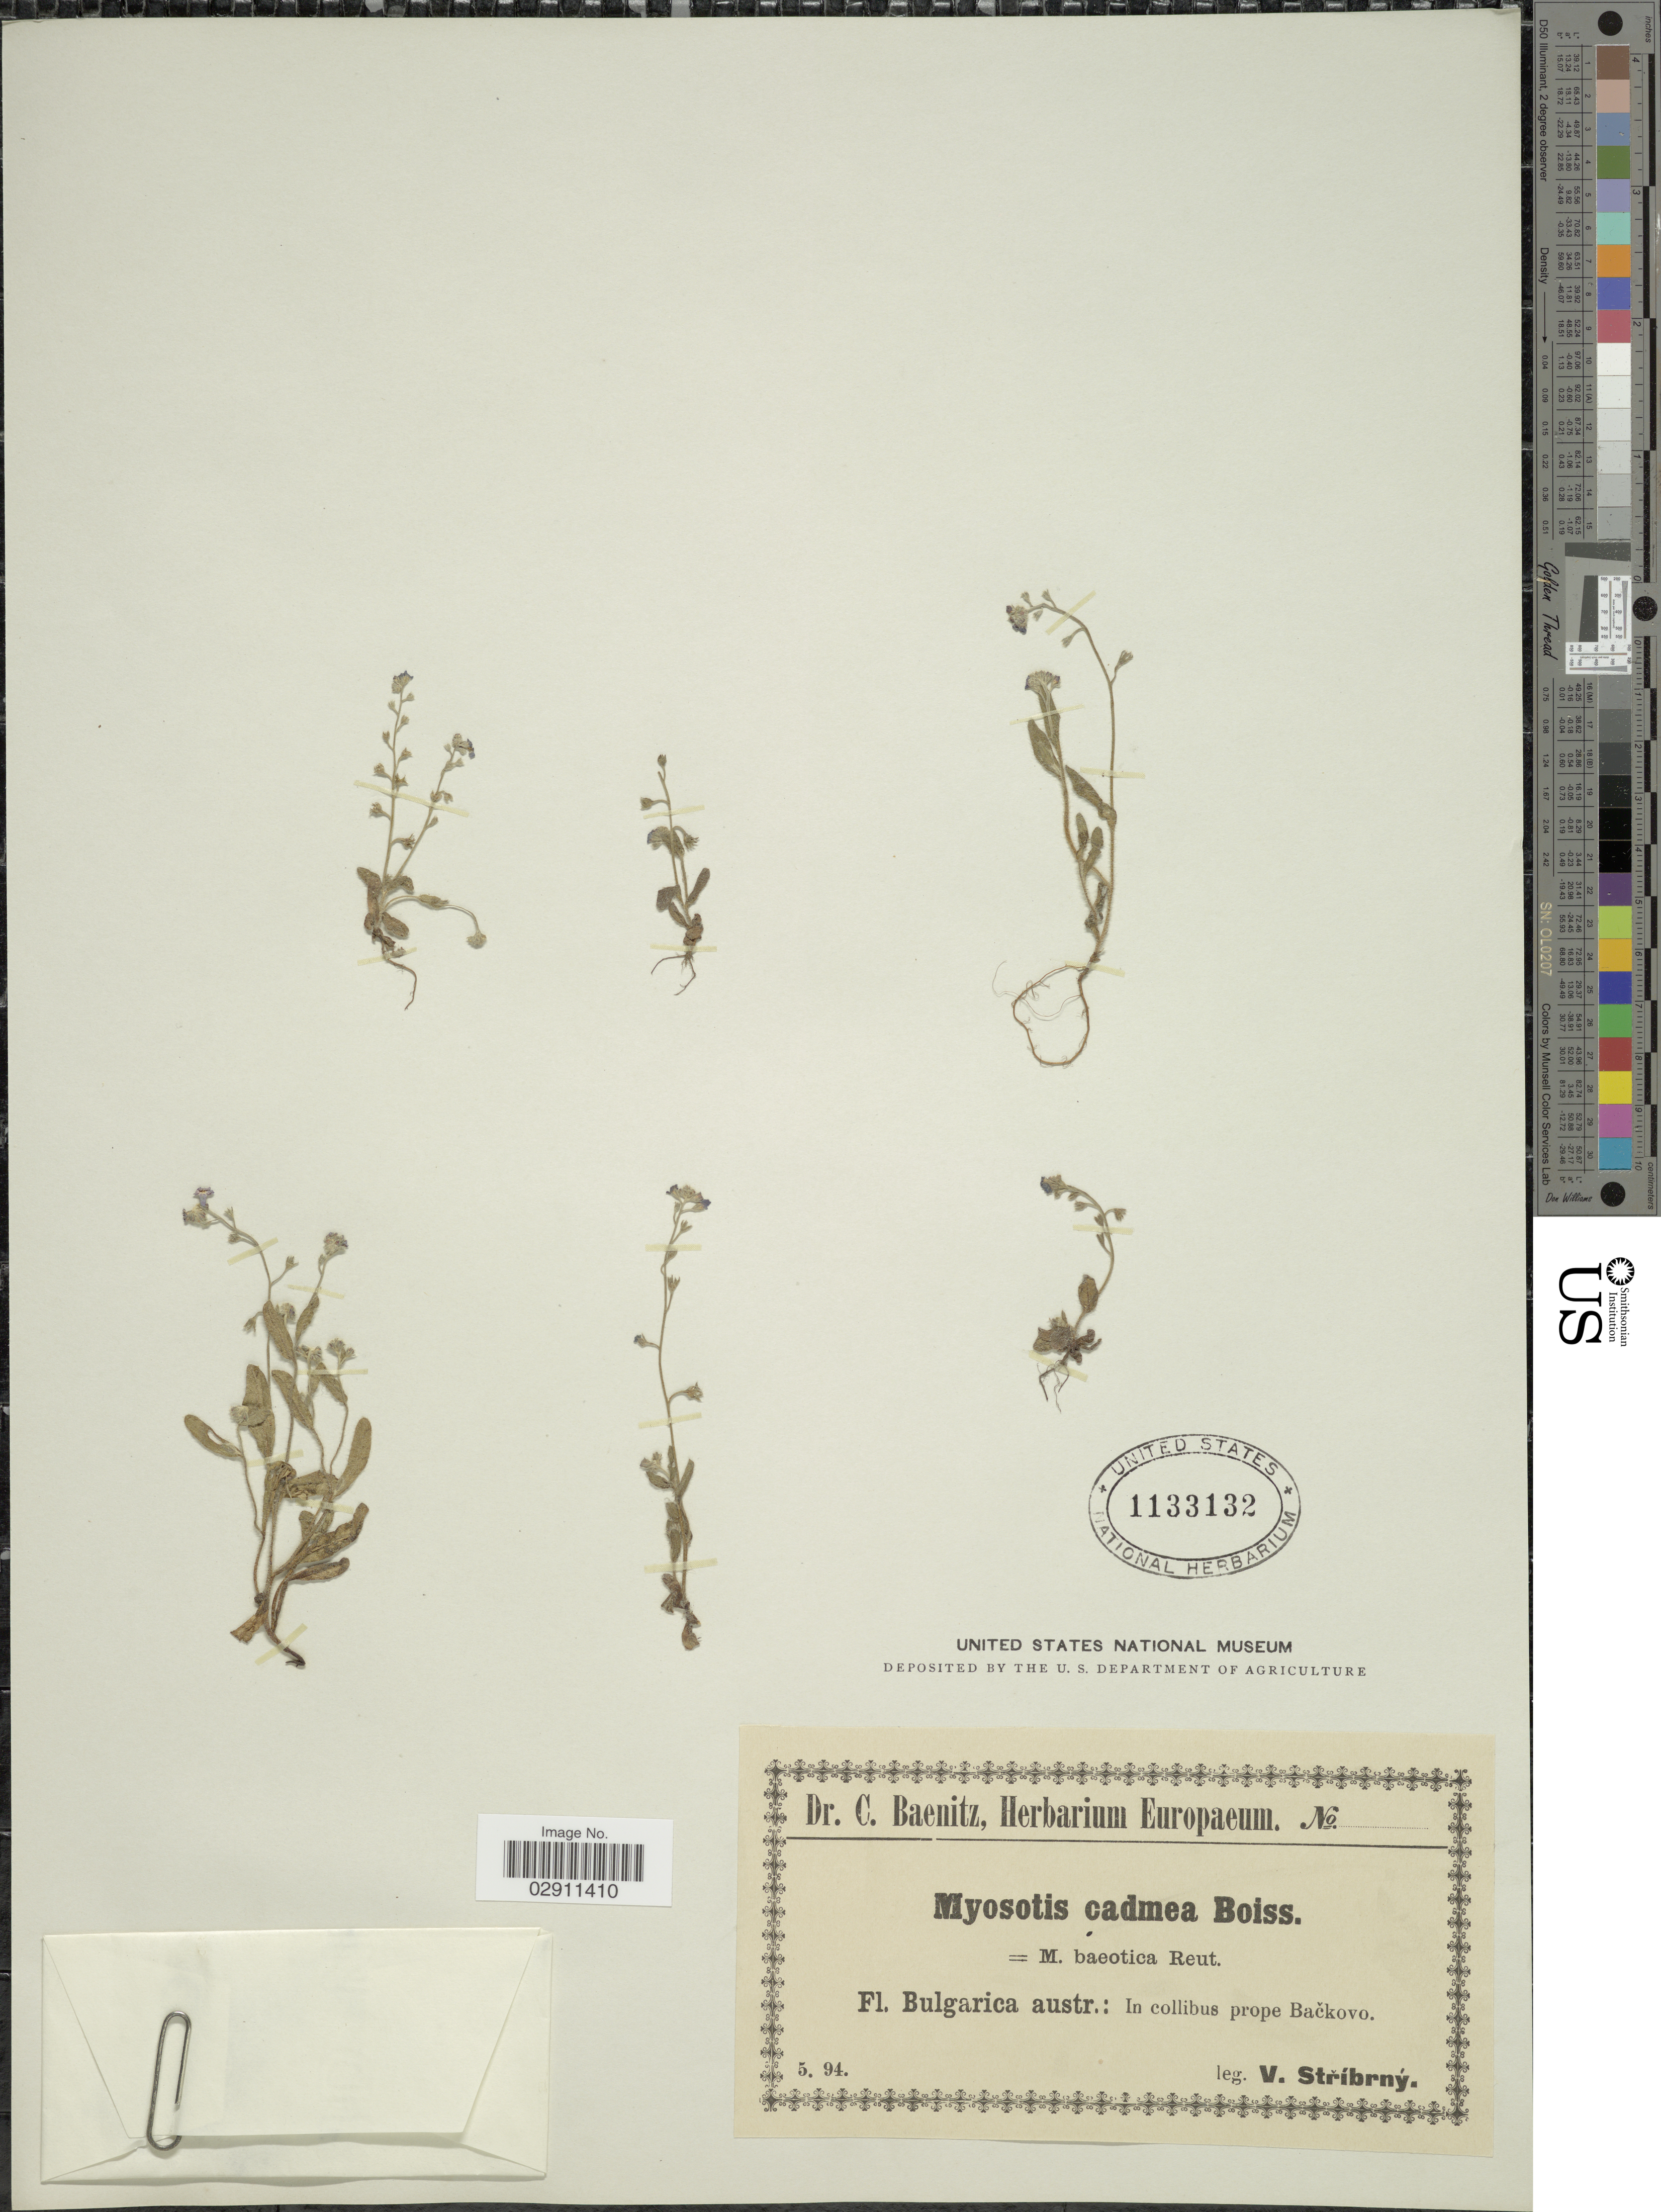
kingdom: Plantae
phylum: Tracheophyta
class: Magnoliopsida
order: Boraginales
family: Boraginaceae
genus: Myosotis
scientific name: Myosotis cadmea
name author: Boiss.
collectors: V. Stribrny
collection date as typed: Transcribed d/m/y: /5/94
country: Bulgaria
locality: Fl. Bulgarica austr.: In collibus prope Backovo.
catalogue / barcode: US 1133132